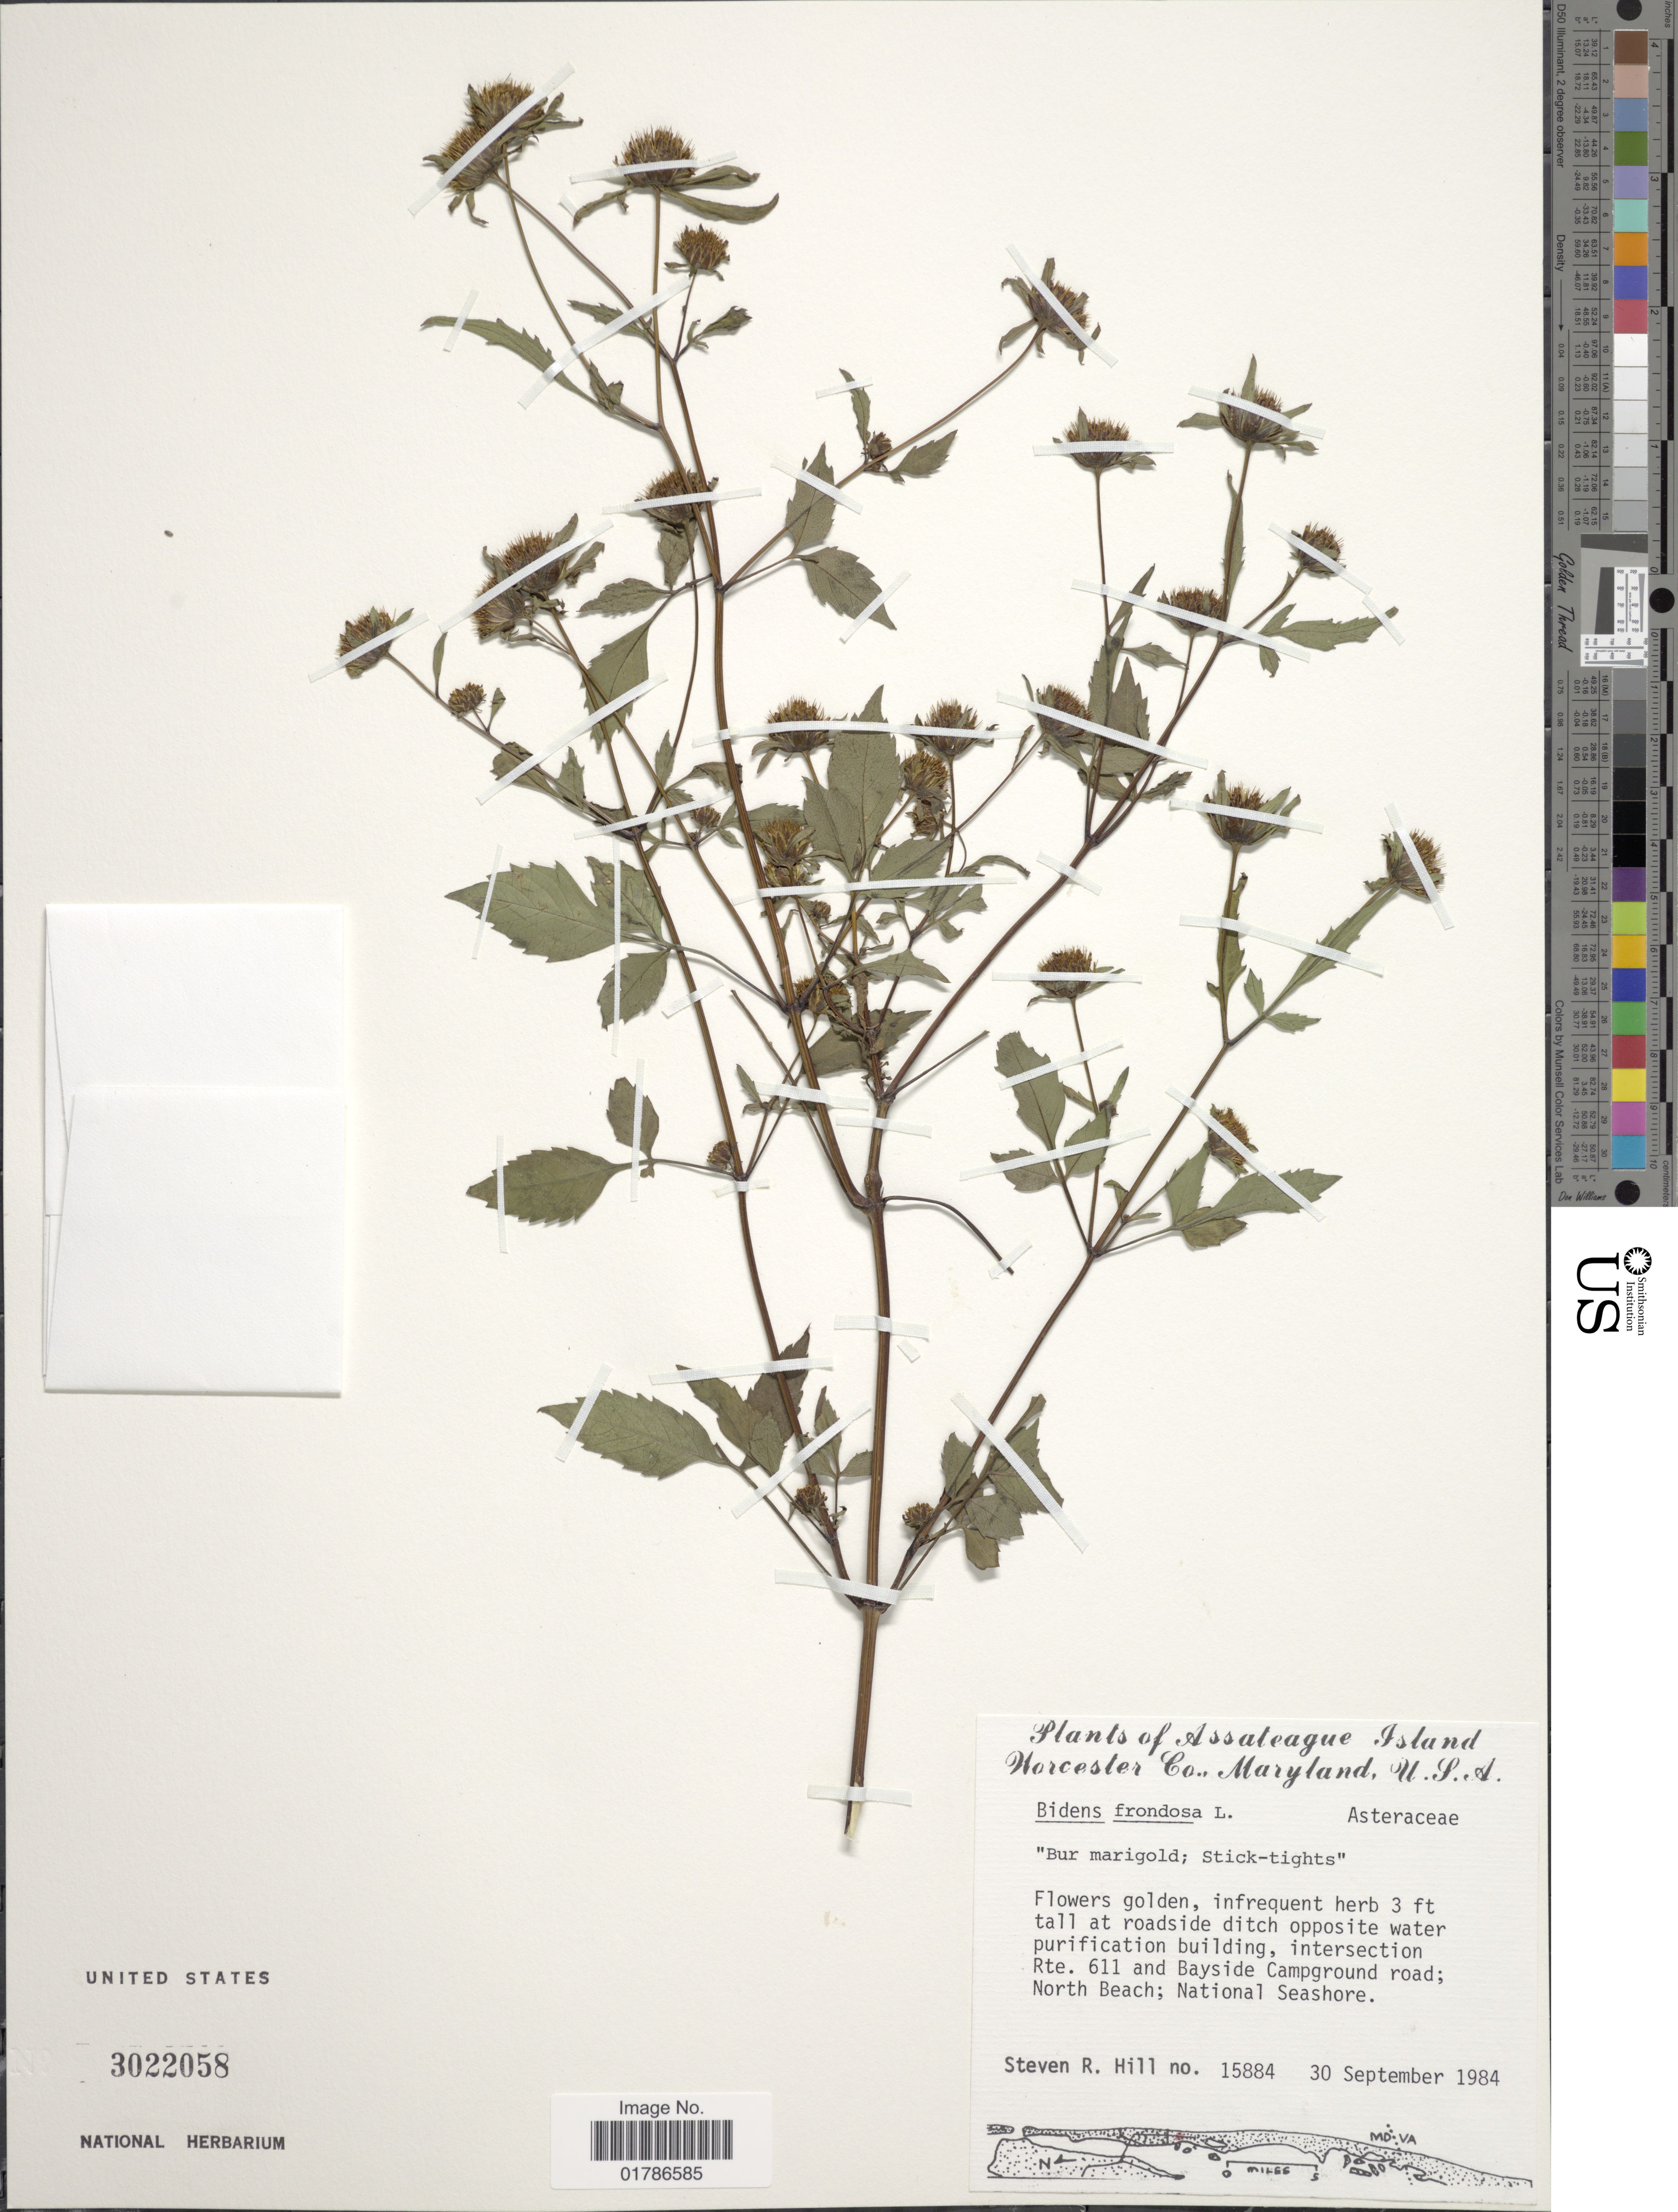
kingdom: Plantae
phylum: Tracheophyta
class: Magnoliopsida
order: Asterales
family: Asteraceae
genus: Bidens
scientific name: Bidens frondosa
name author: L.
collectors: S. R. Hill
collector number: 15884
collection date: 1984-09-30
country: United States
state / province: Maryland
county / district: Worcester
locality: Assateague Island, Worcester Co., intersection Rte. 611 and Bayside Campground Road, North Beach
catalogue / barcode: US 3022058